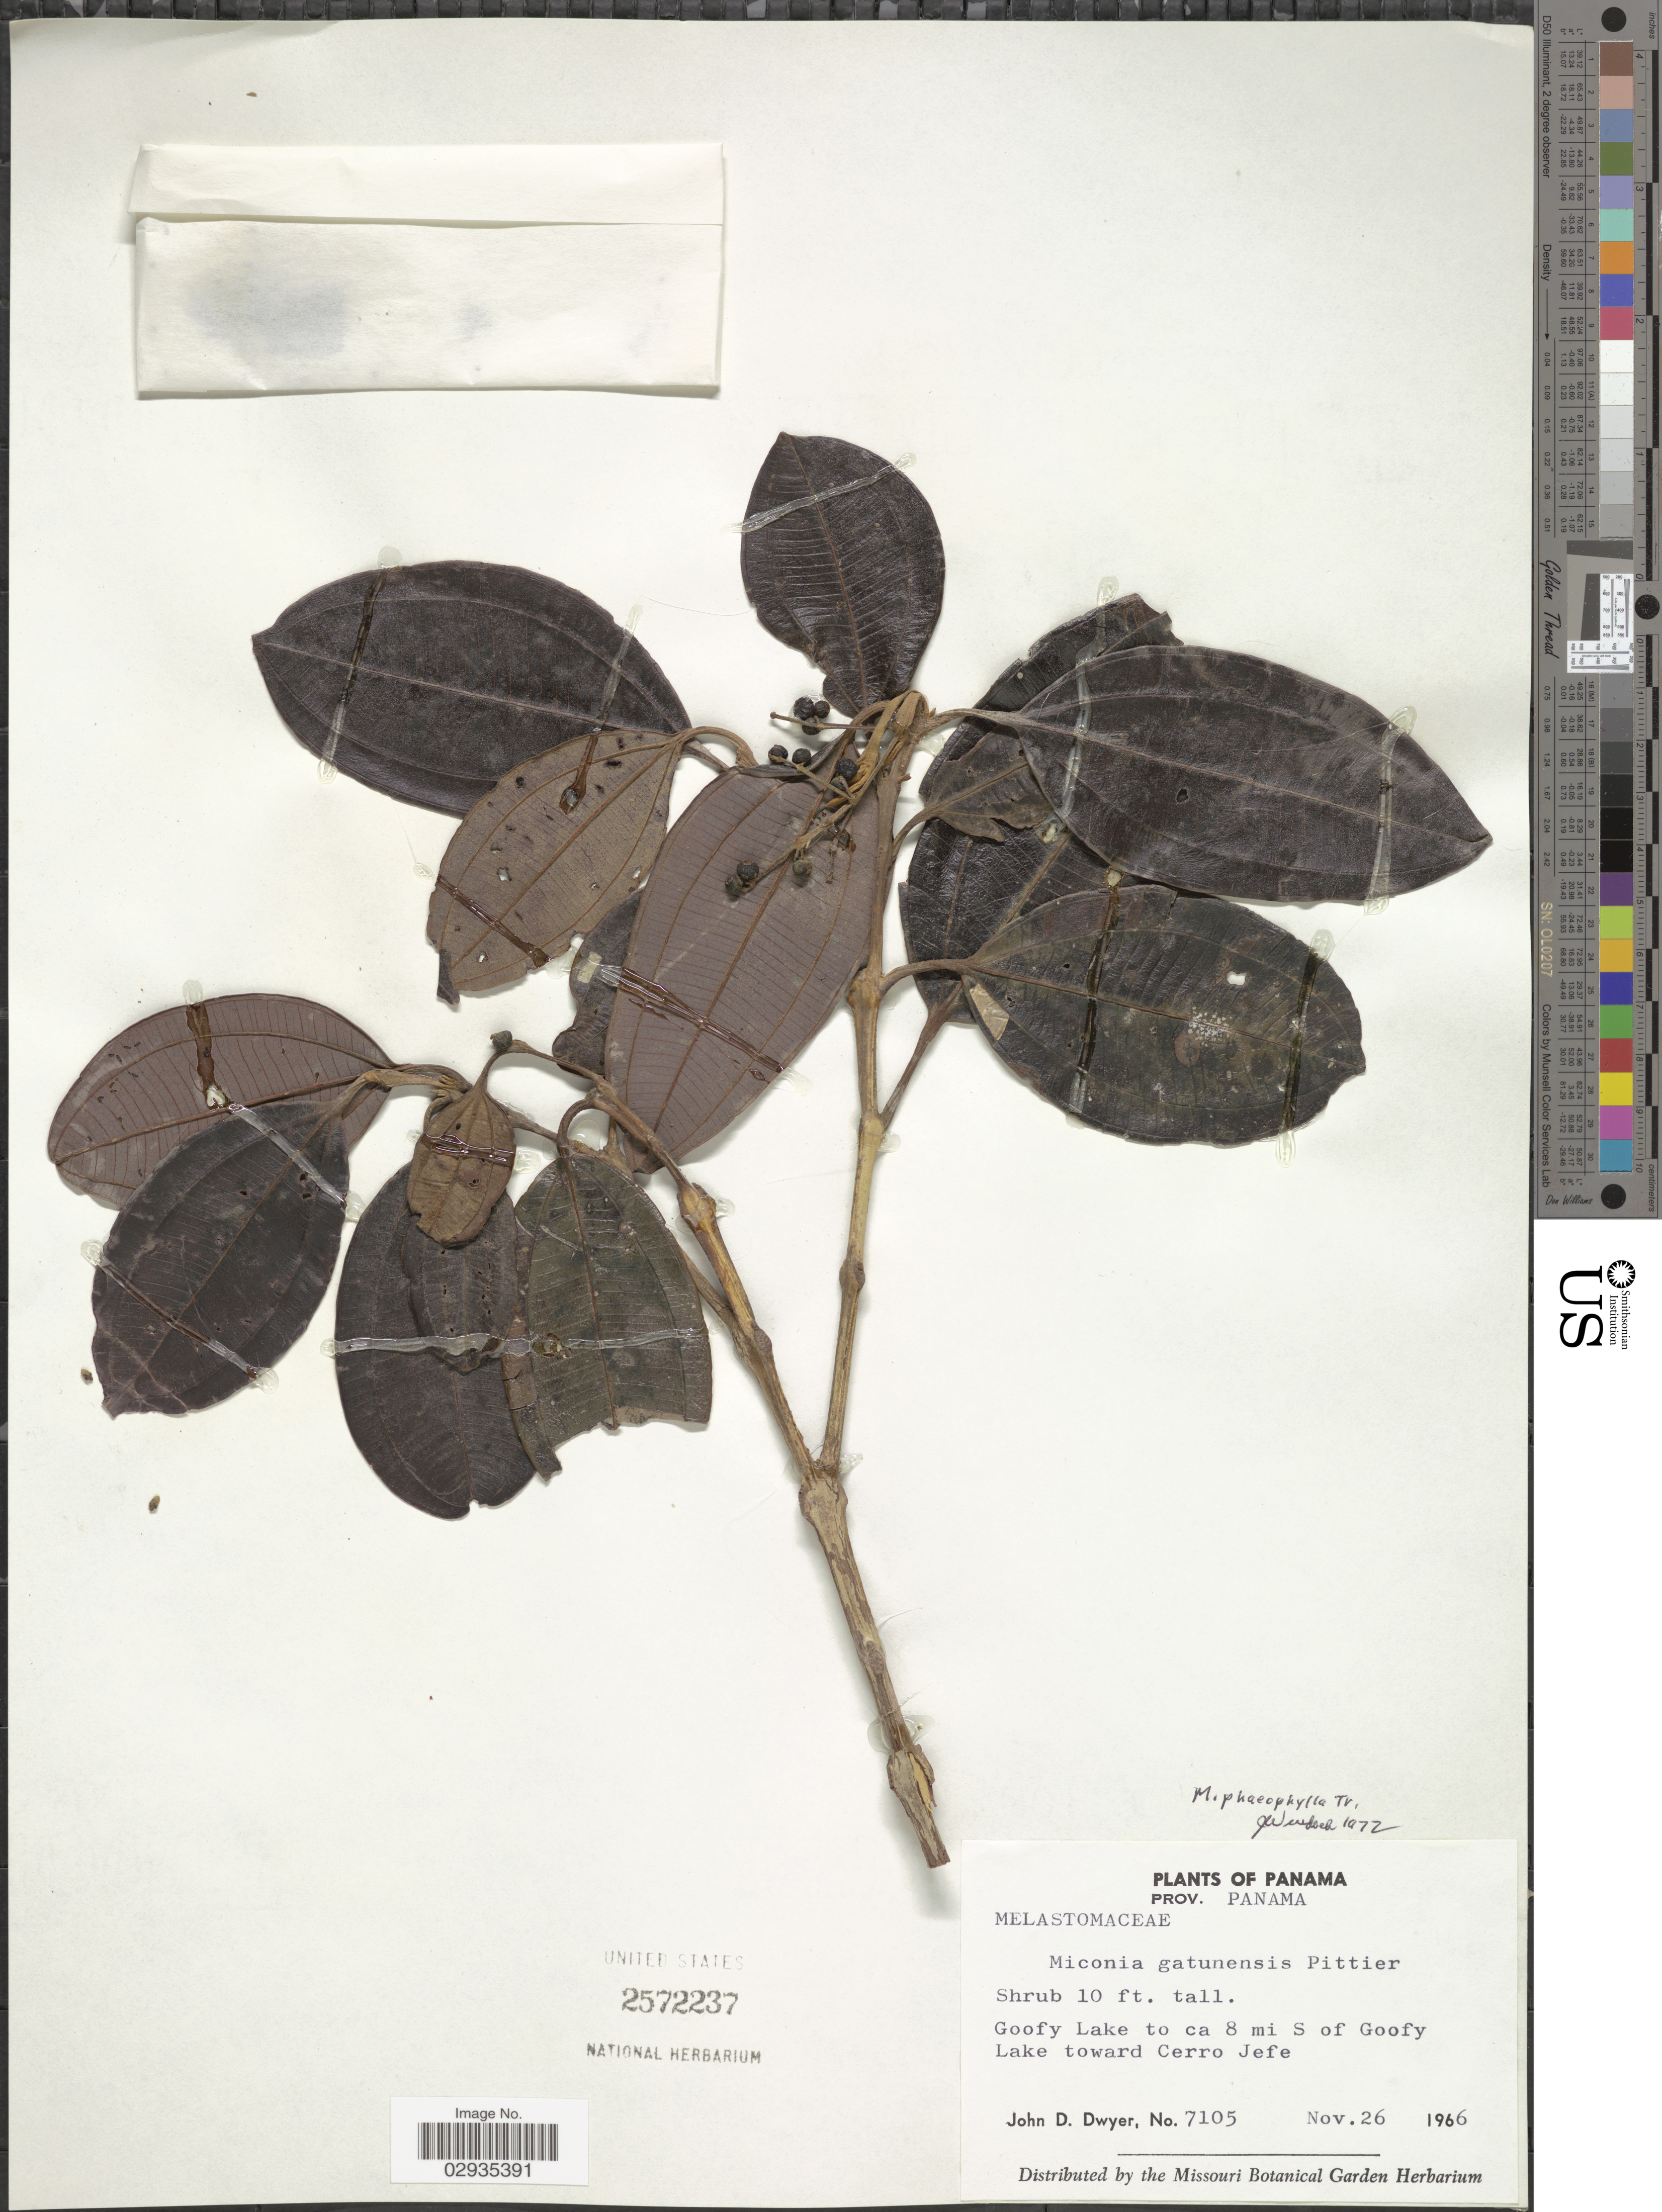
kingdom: Plantae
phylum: Tracheophyta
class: Magnoliopsida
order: Myrtales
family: Melastomataceae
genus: Miconia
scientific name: Miconia phaeophylla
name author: Triana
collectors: J. D. Dwyer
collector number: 7105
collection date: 1966-11-26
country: Panama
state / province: Panamá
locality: Goofy Lake to ca 8 mi S of Goofy Lake toward Cerro Jefe.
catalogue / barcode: US 2572237